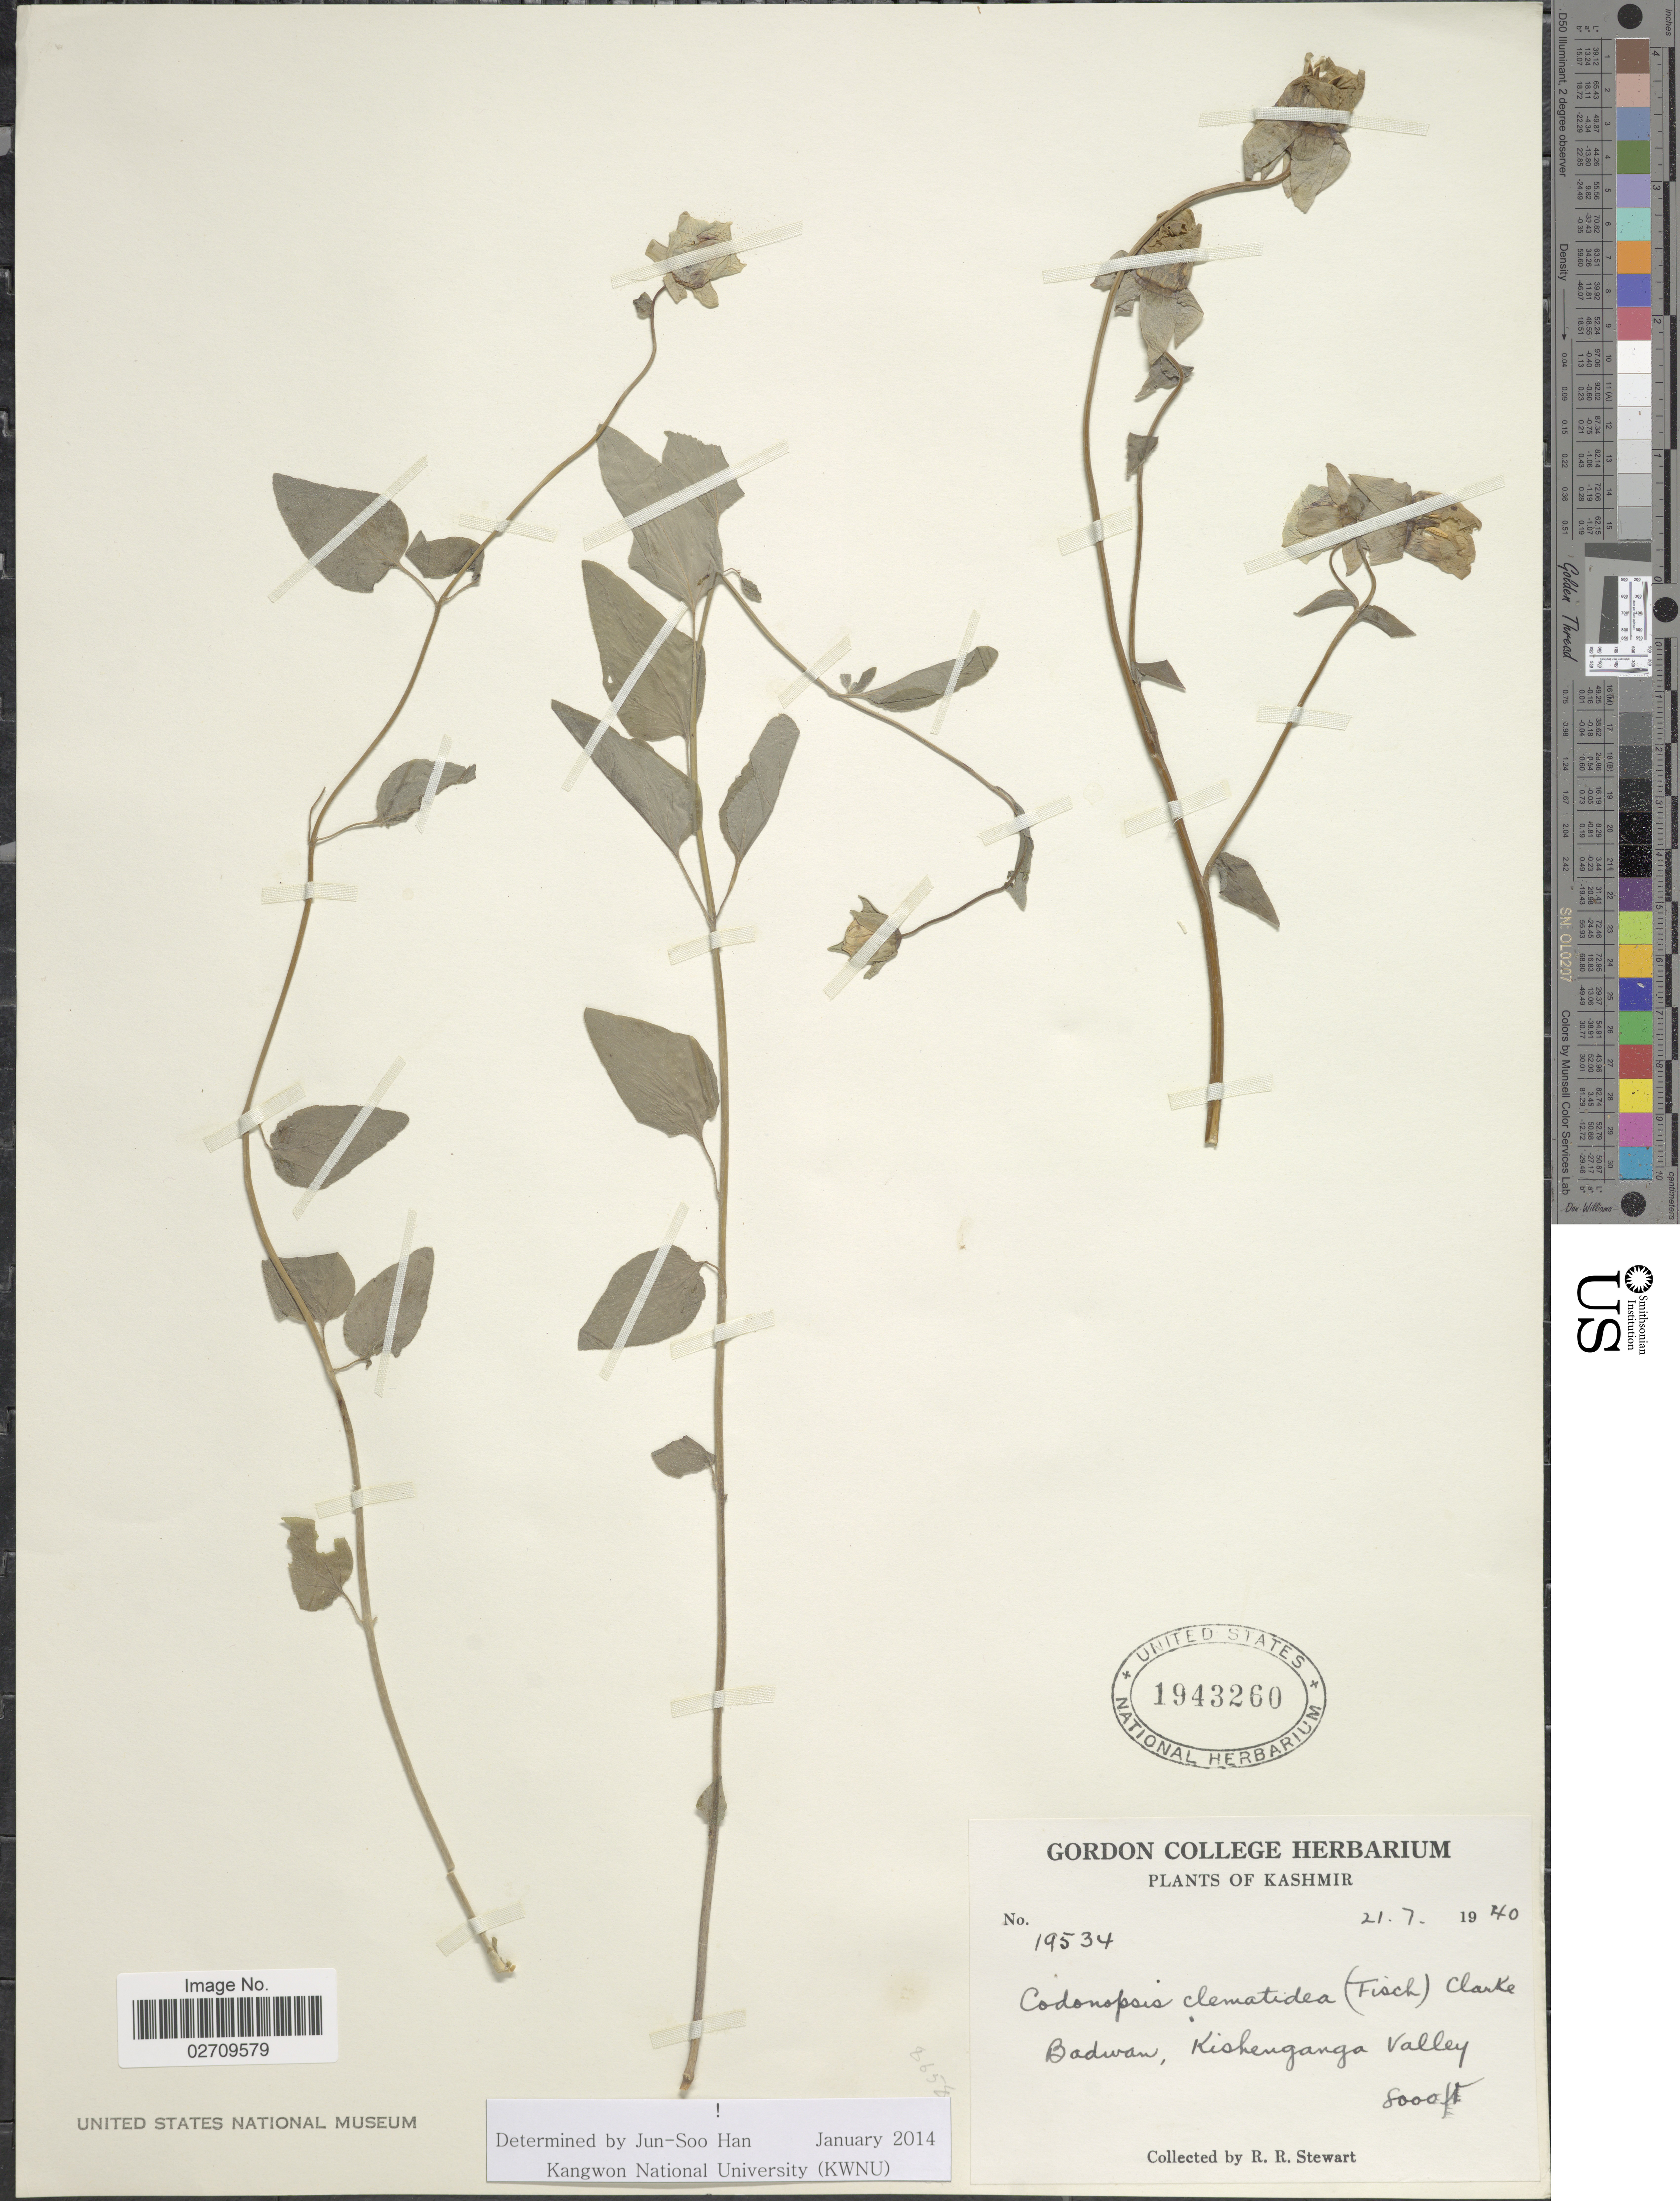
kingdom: Plantae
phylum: Tracheophyta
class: Magnoliopsida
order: Asterales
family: Campanulaceae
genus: Codonopsis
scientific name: Codonopsis clematidea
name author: (Schrenk) C.B. Clarke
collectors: R. R. Stewart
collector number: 19534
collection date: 1940-07-21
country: Pakistan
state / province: Azad Kashmir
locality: Kashmir, Badwan, Kishenganga Valley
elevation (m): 2438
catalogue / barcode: US 1943260